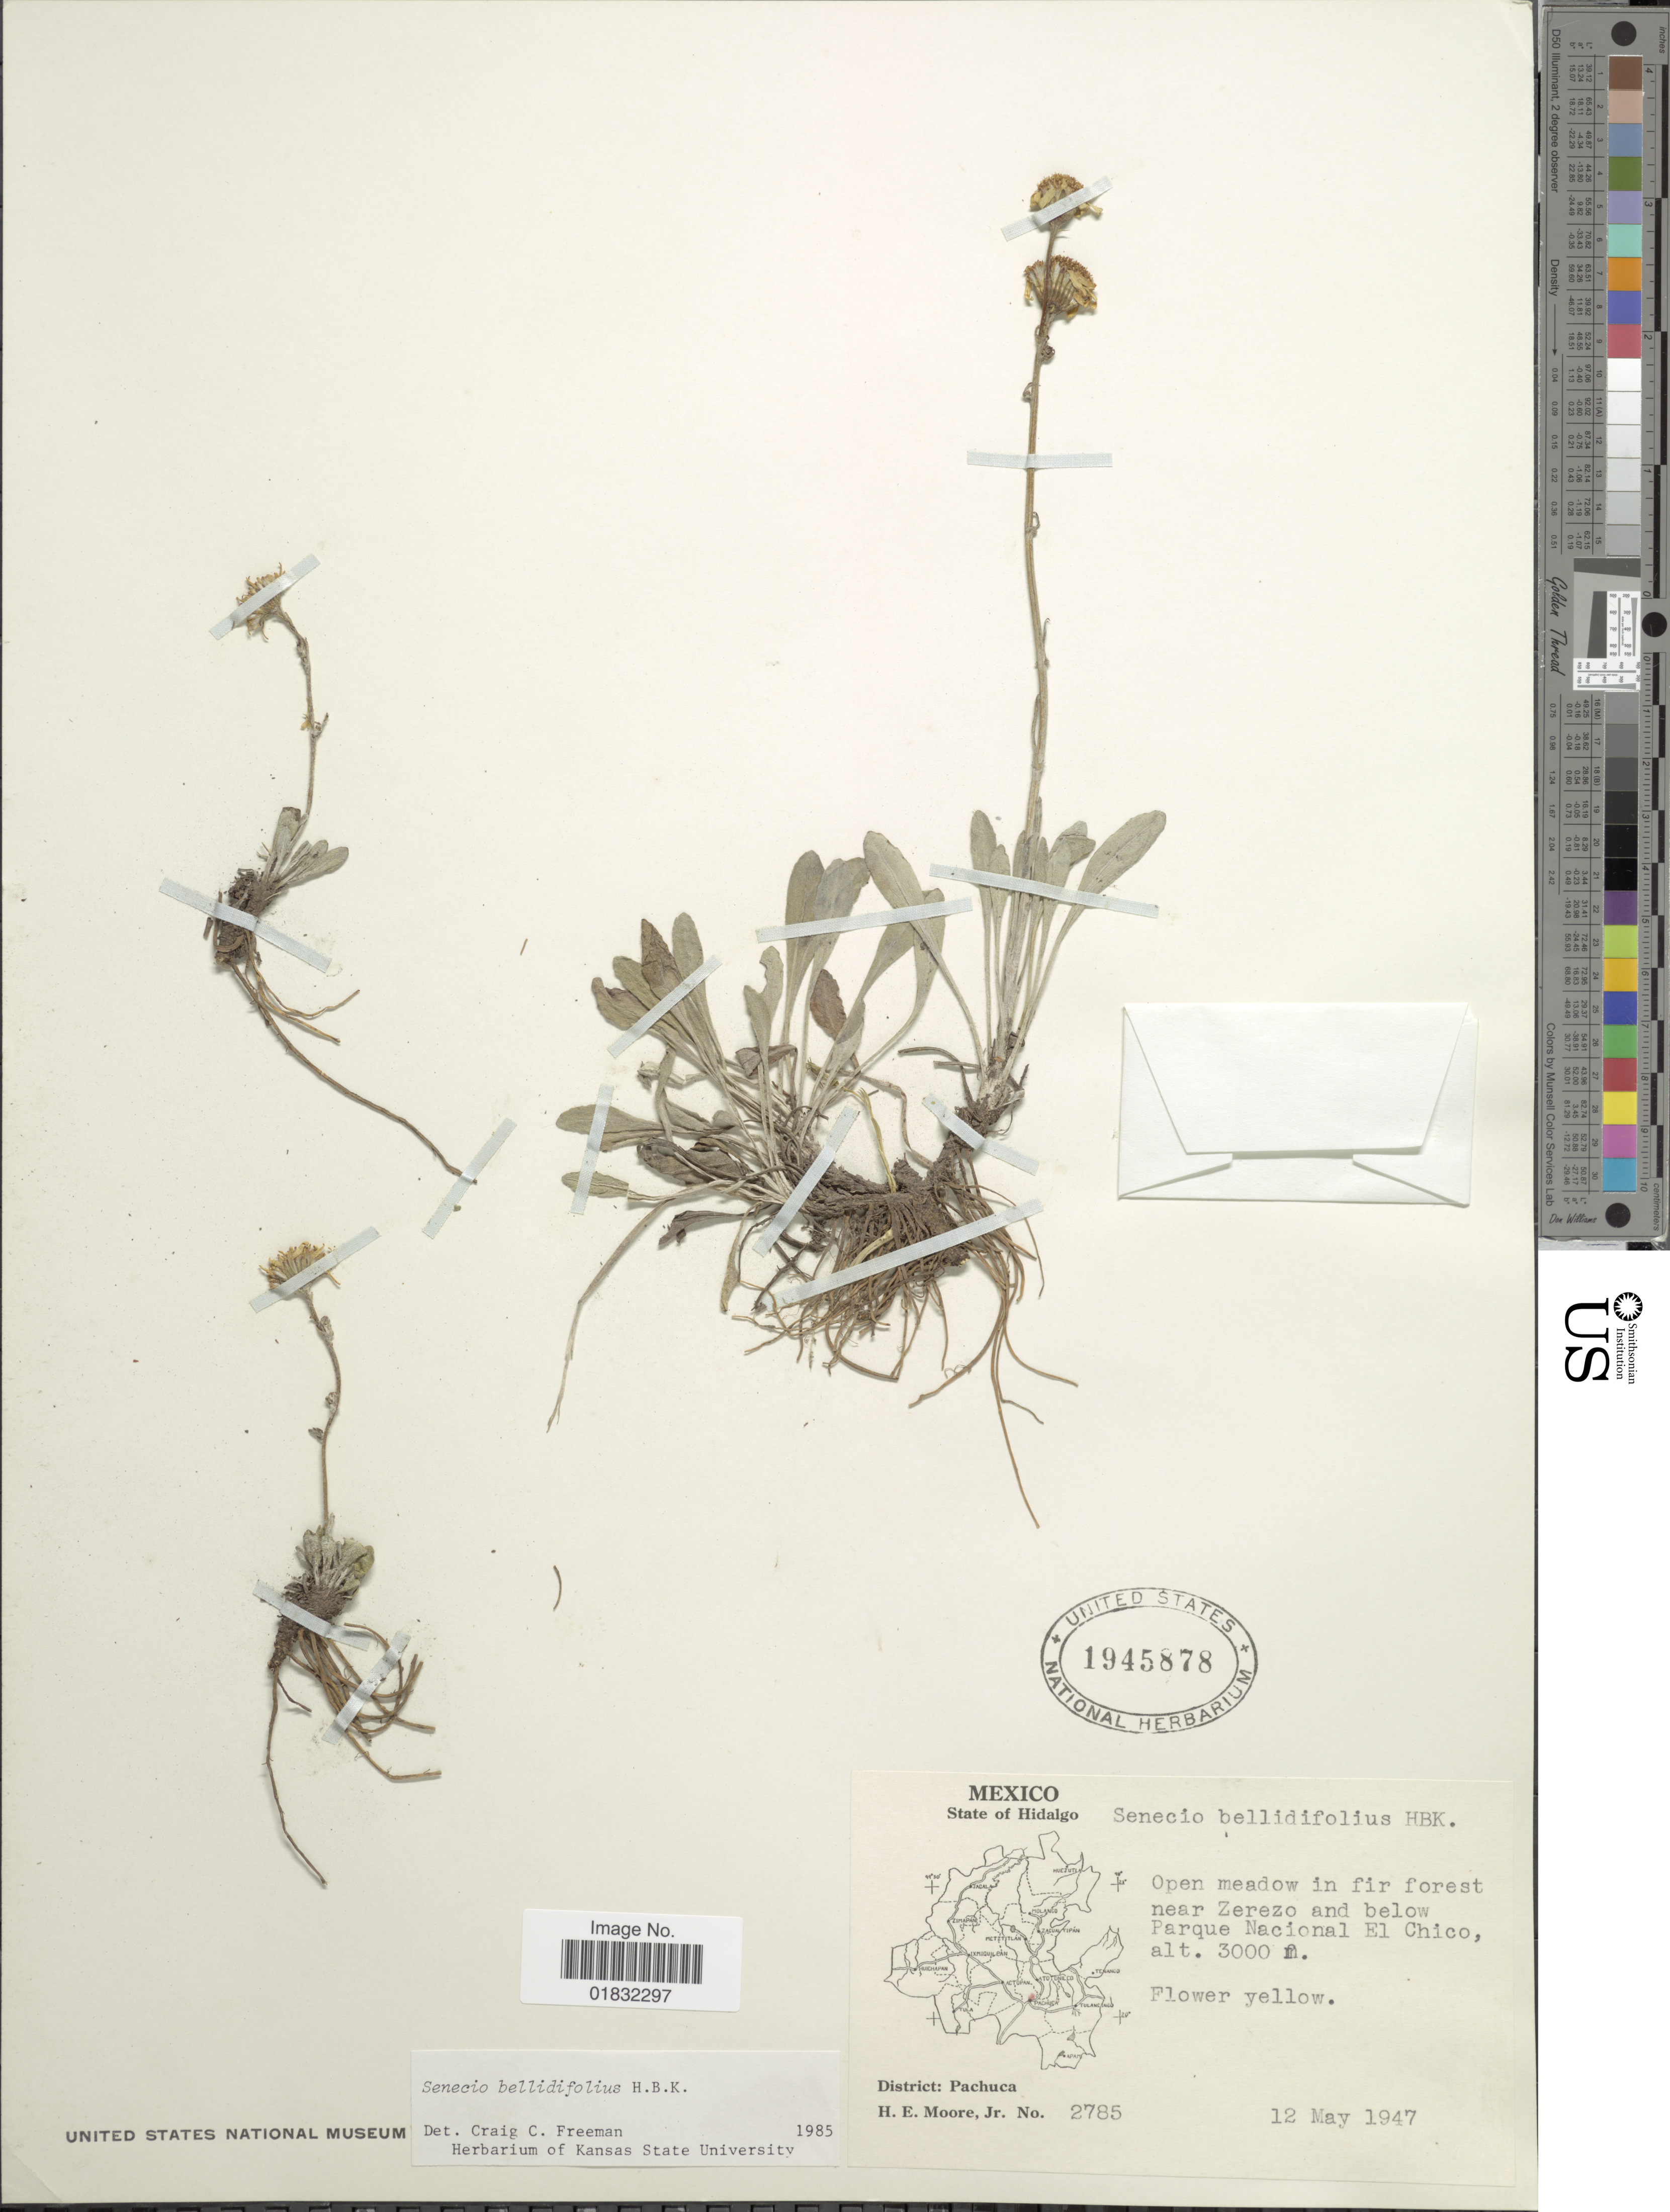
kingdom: Plantae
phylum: Tracheophyta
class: Magnoliopsida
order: Asterales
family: Asteraceae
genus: Packera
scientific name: Packera bellidifolia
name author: (Kunth) W.A. Weber & Á. Löve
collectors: H. Moore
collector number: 2785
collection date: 1947-05-12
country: Mexico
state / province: Hidalgo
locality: Opn meadow in fir forestnear Zerezo and below Parque Nacional El Chico, District: Pachuca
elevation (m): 3000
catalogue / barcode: US 1945878